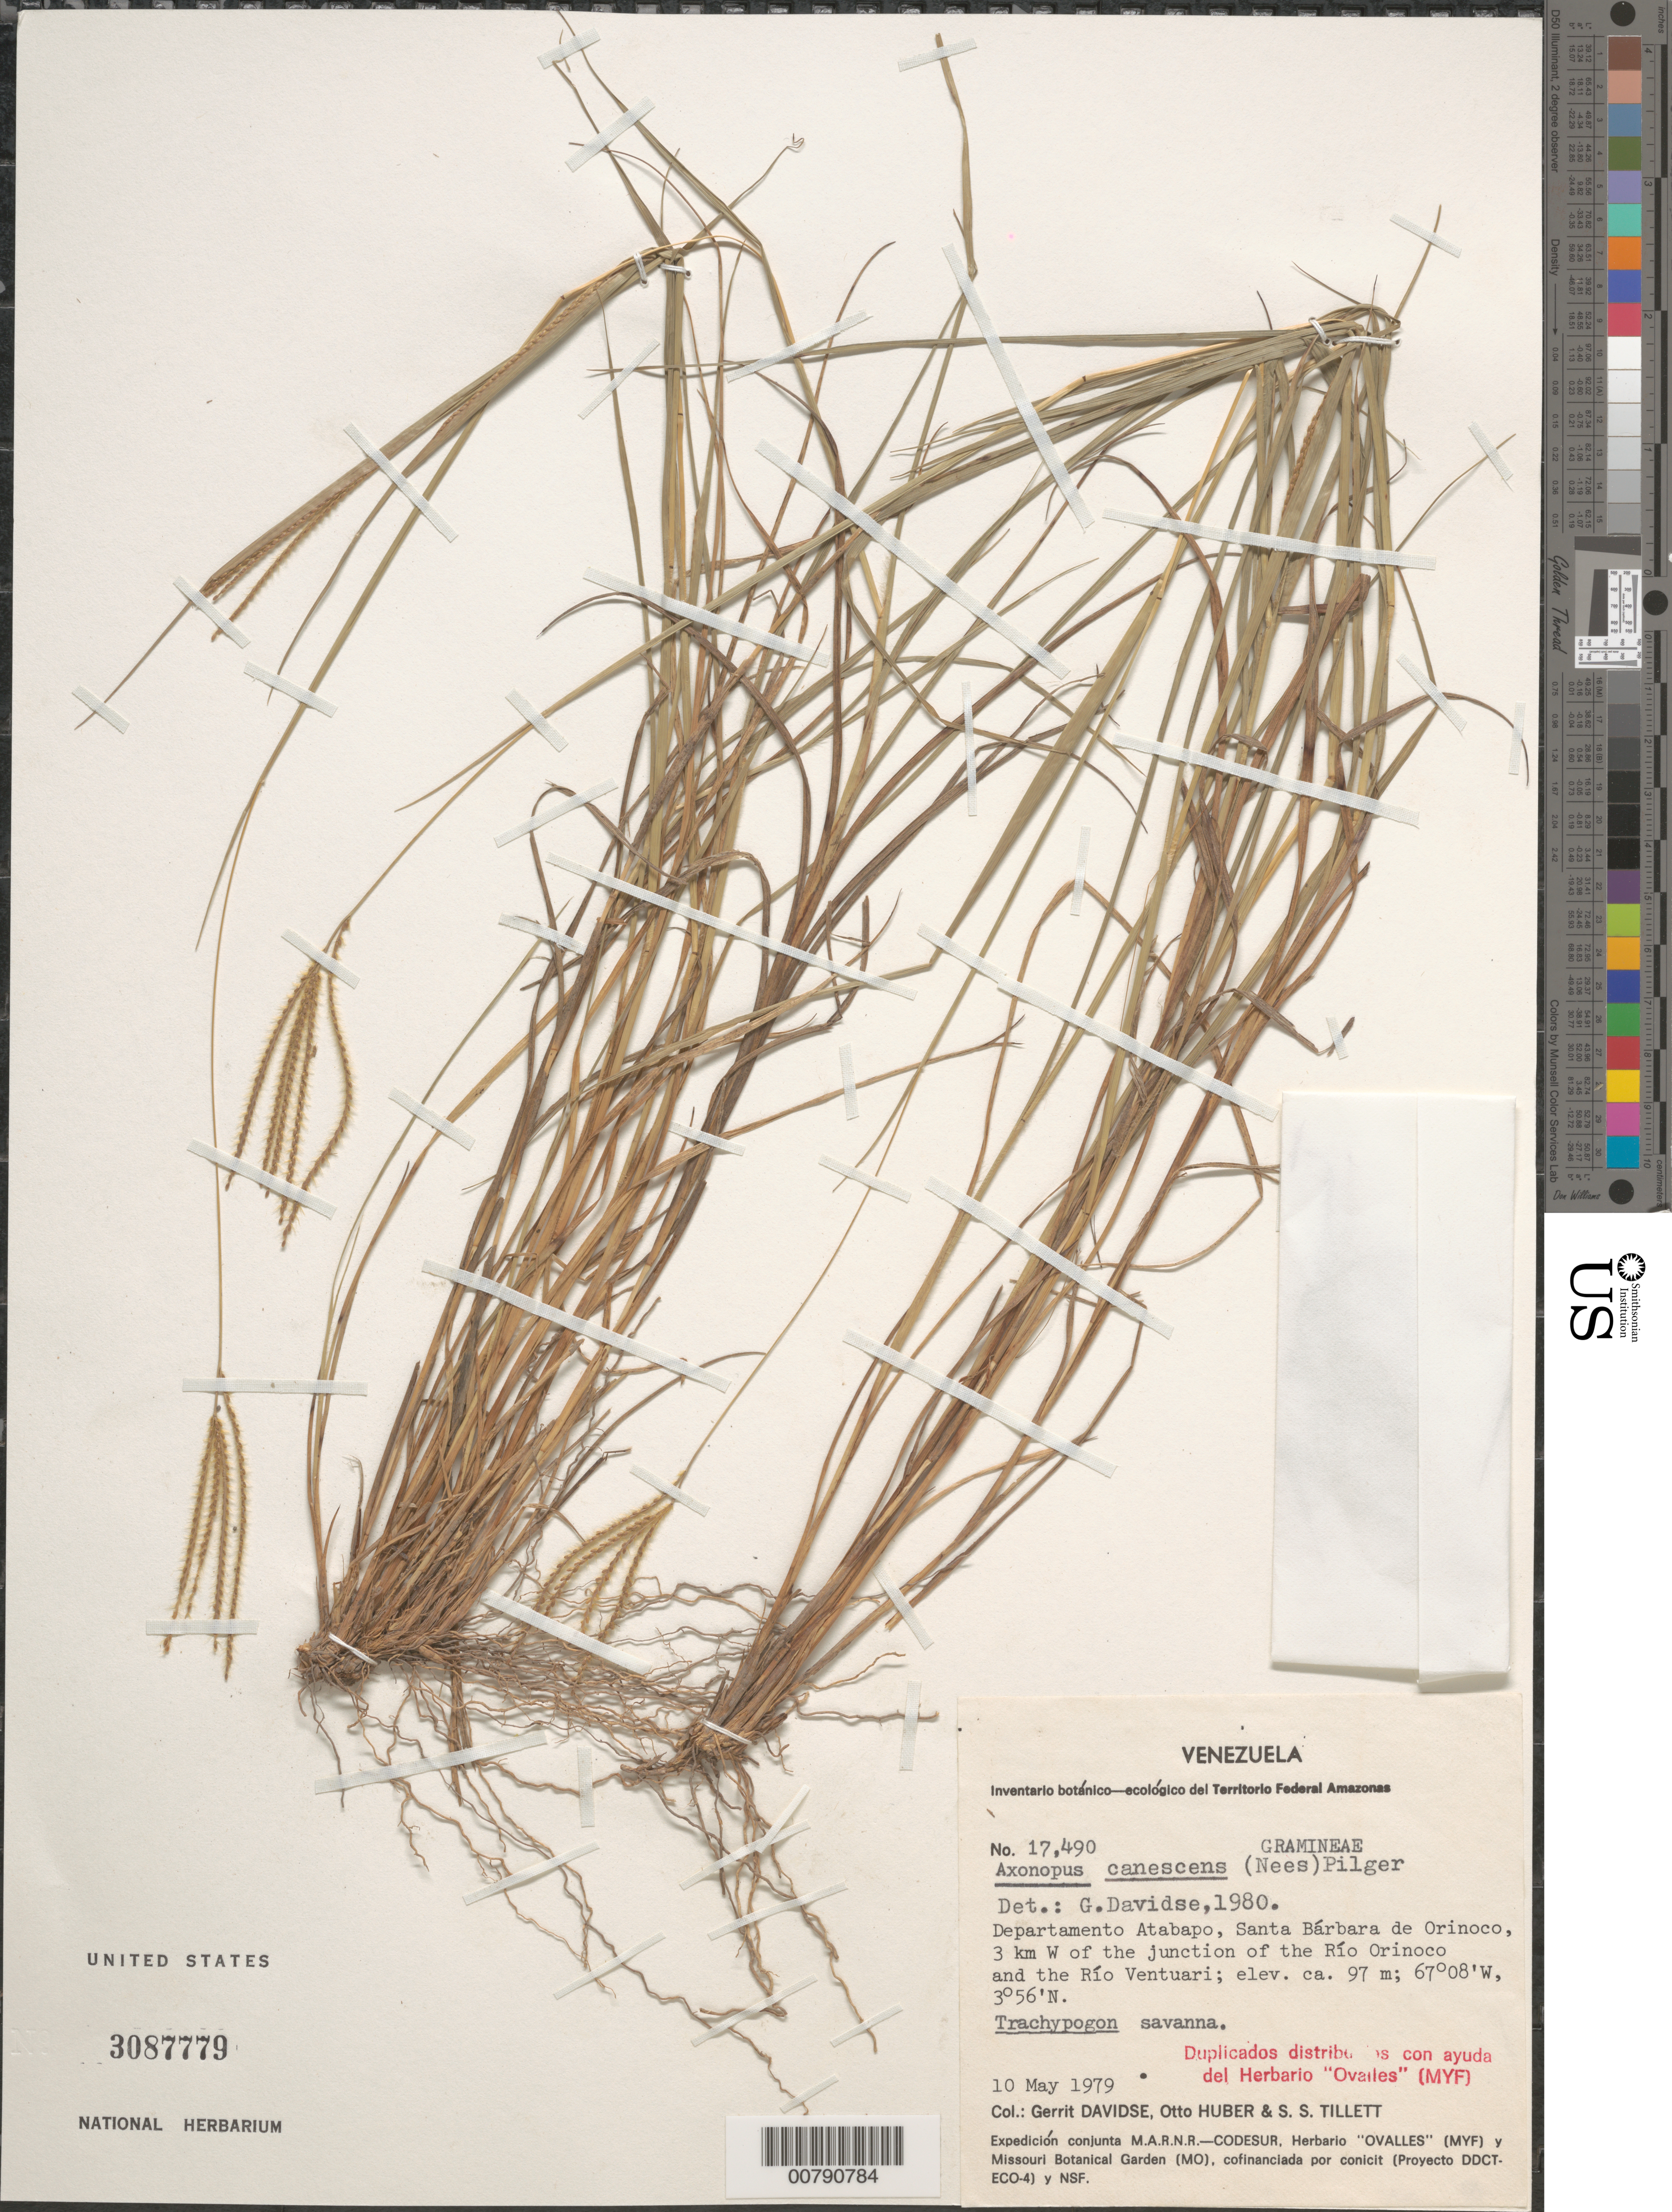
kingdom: Plantae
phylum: Tracheophyta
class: Liliopsida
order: Poales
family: Poaceae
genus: Axonopus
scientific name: Axonopus canescens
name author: (Nees ex Trin.) Pilg.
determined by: Davidse, Gerrit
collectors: G. Davidse, O. Huber & S. S. Tillett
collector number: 17490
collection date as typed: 10-May-79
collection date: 1979-05-10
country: Venezuela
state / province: Amazonas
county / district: Atabapo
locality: Santa Bárbara de Orinoco, 3 km W of the junction of the Río Orinoco and R. Ventuari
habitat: Trachypodium savanna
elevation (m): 97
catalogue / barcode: US 3087779